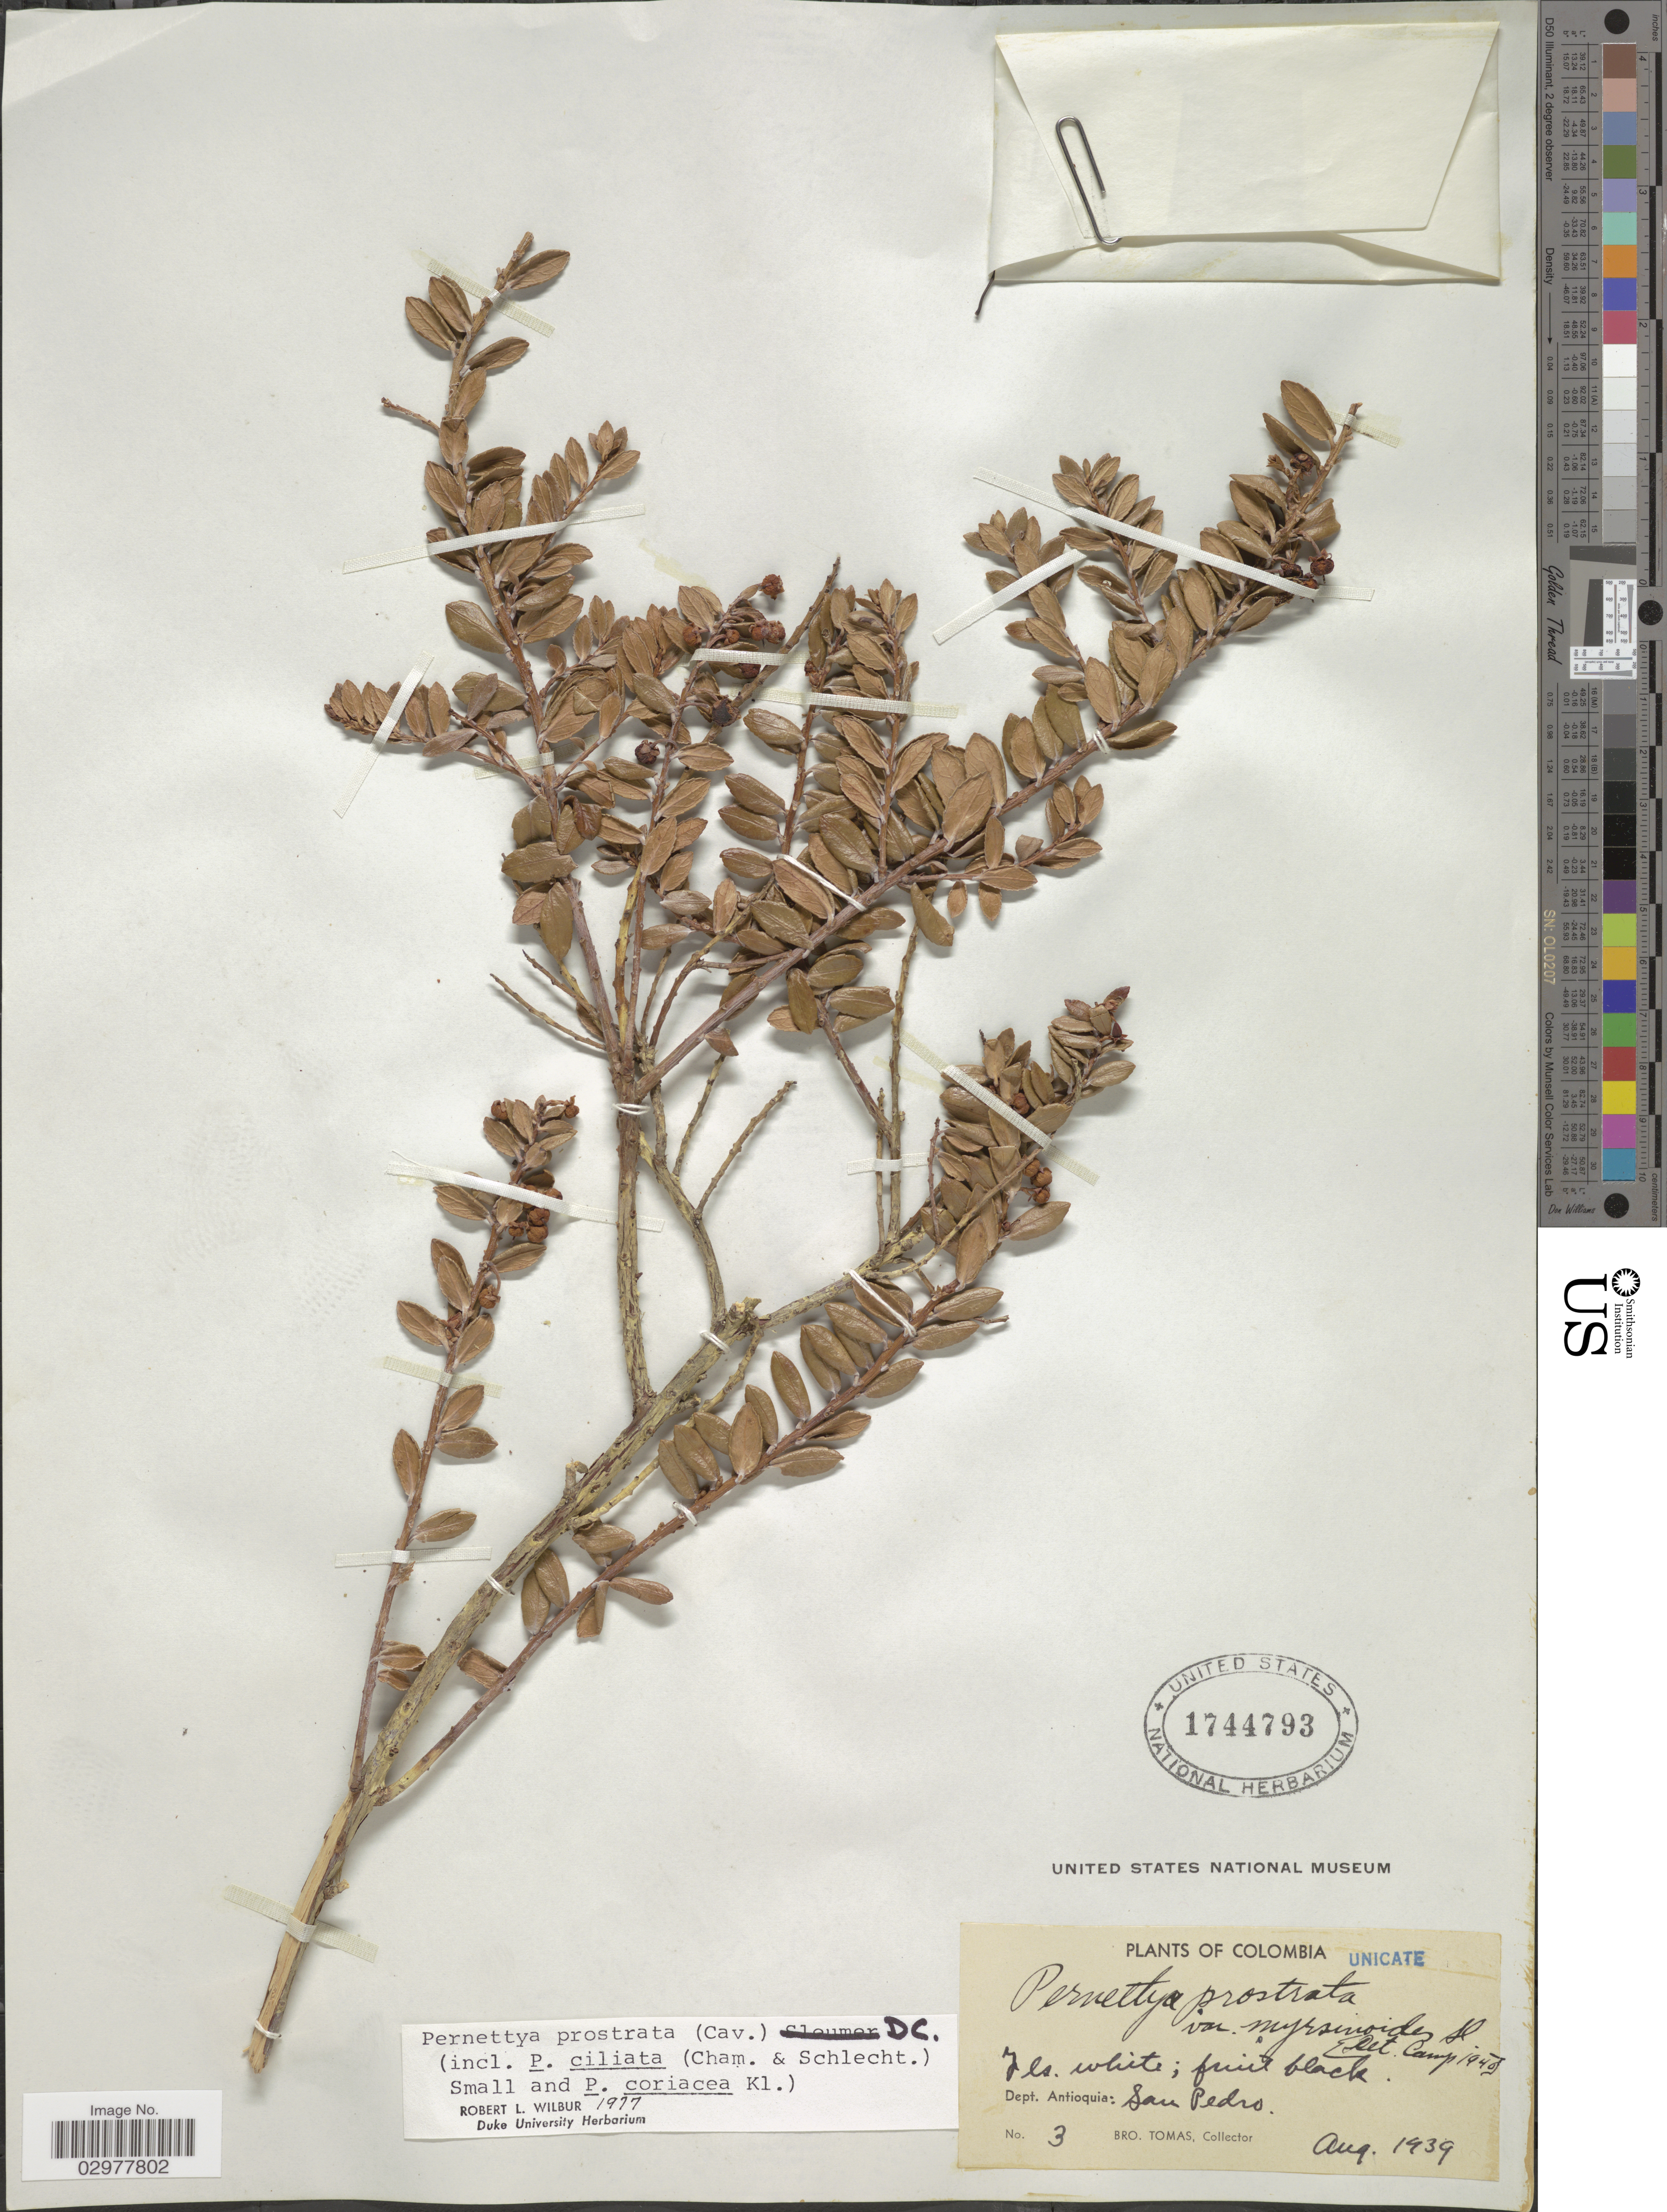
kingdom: Plantae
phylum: Tracheophyta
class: Magnoliopsida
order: Ericales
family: Ericaceae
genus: Pernettya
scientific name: Pernettya prostrata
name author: (Cav.) DC.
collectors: B. Tomas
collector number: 3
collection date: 1939-08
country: Colombia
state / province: Antioquia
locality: Dept. Antioquia: San Pedro.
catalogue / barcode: US 1744793